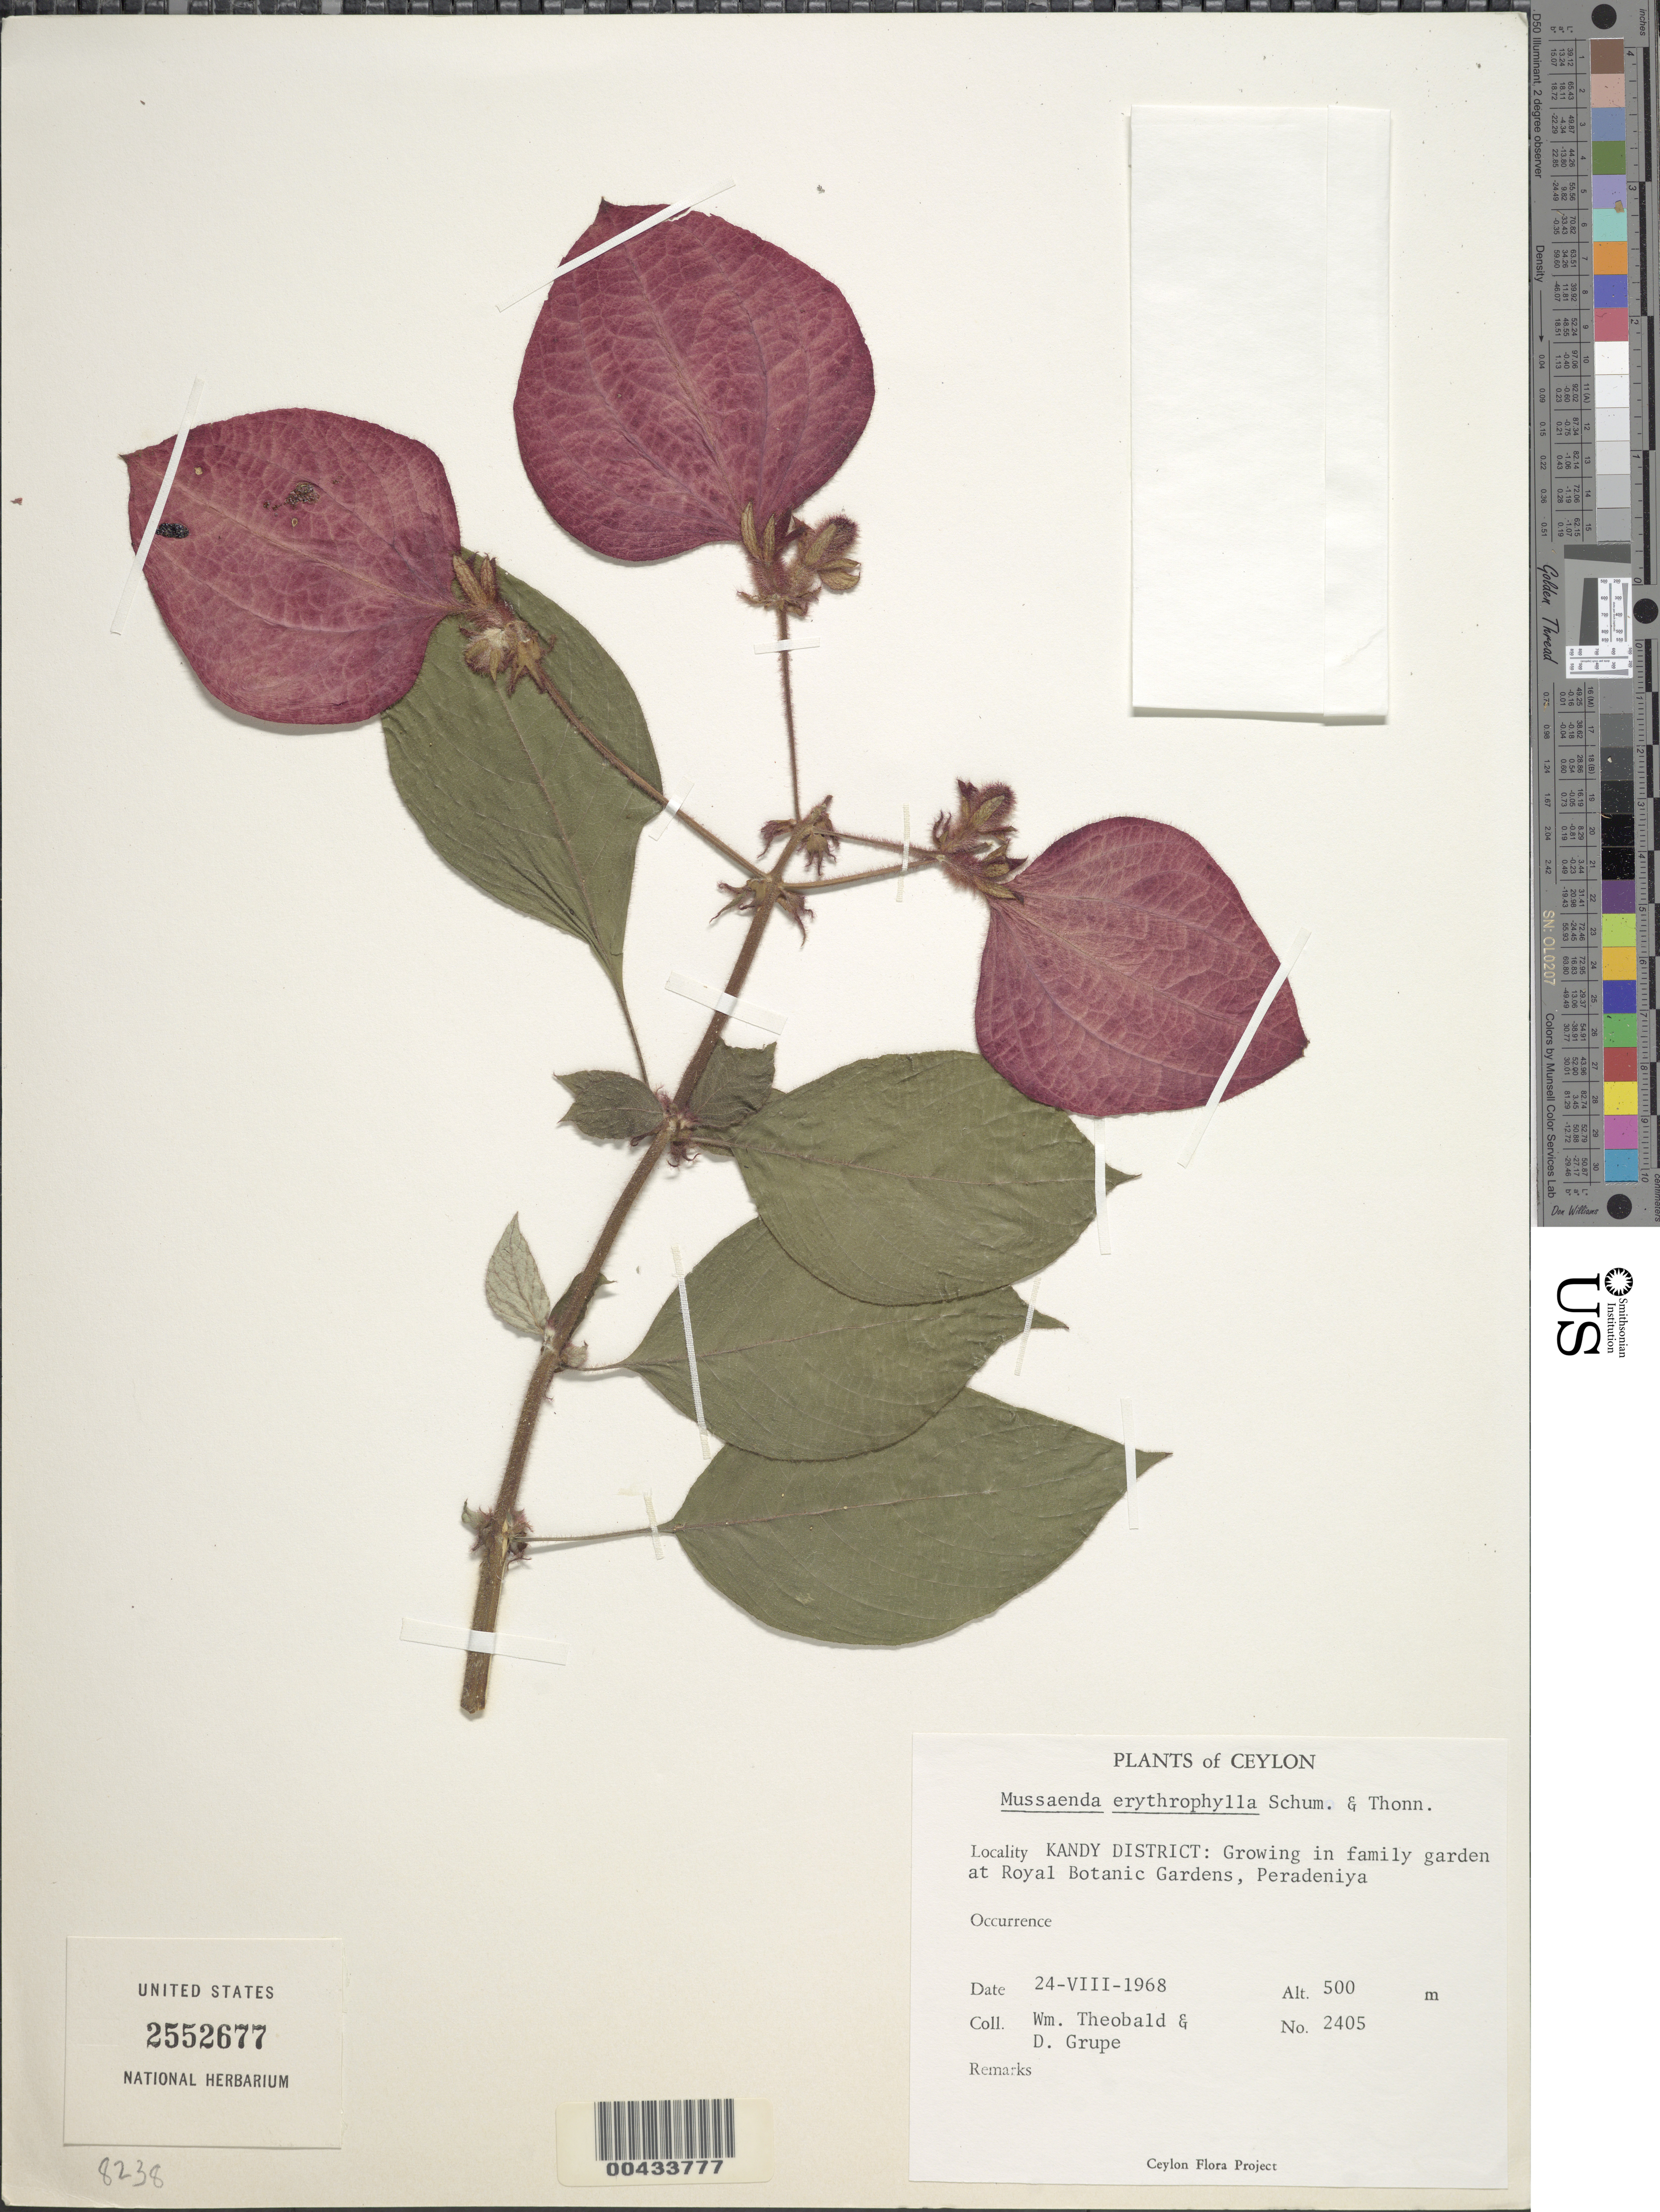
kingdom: Plantae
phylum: Tracheophyta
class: Magnoliopsida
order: Gentianales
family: Rubiaceae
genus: Mussaenda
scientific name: Mussaenda erythrophylla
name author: Schumach. & Thonn.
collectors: W. Theobald & D. Grupe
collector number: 2405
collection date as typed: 24 Aug 1968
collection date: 1968-08-24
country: Sri Lanka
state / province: Central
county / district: Kandy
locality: at Royal Botanic Gardens, Peradeniya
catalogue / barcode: US 2552677